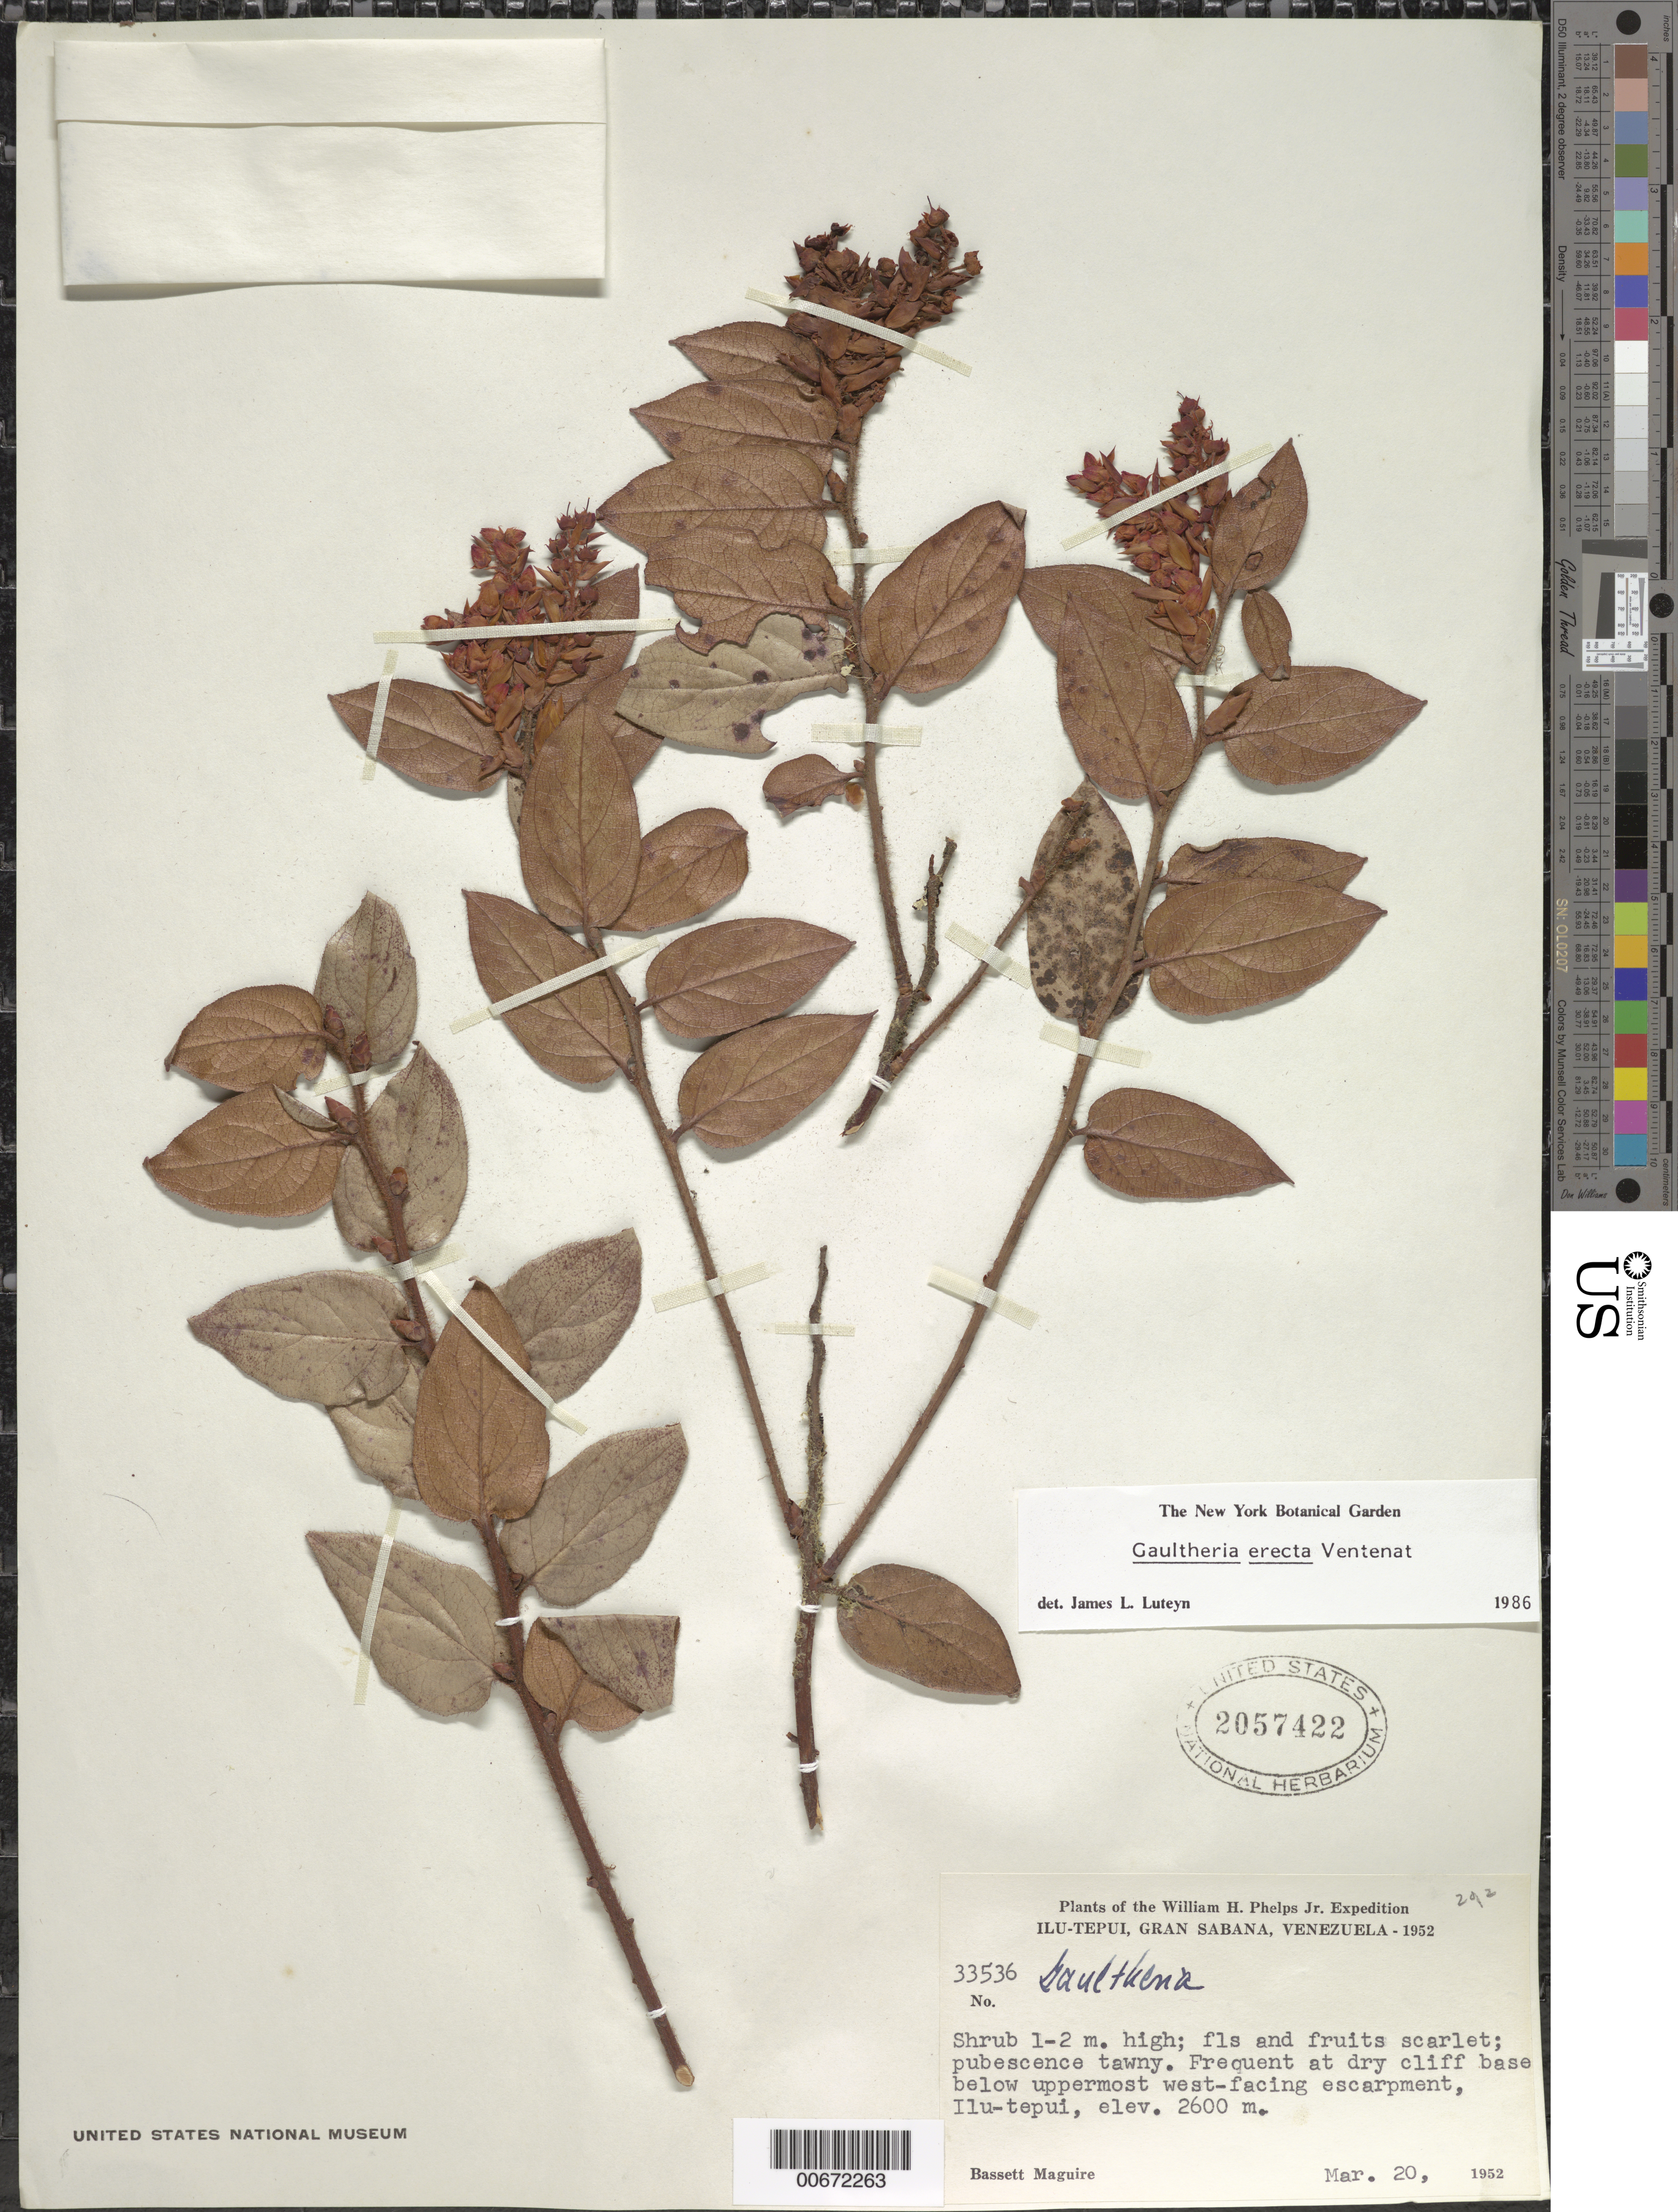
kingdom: Plantae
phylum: Tracheophyta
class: Magnoliopsida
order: Ericales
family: Ericaceae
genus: Gaultheria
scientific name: Gaultheria erecta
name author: Vent.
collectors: B. Maguire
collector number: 33536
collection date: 1952-03-20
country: Venezuela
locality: Ilu-Tepui, Gran Sabana. Frequent at dry cliff base below uppermost west-facing escarpment, Ilu-tepui.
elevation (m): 2600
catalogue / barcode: US 2057422